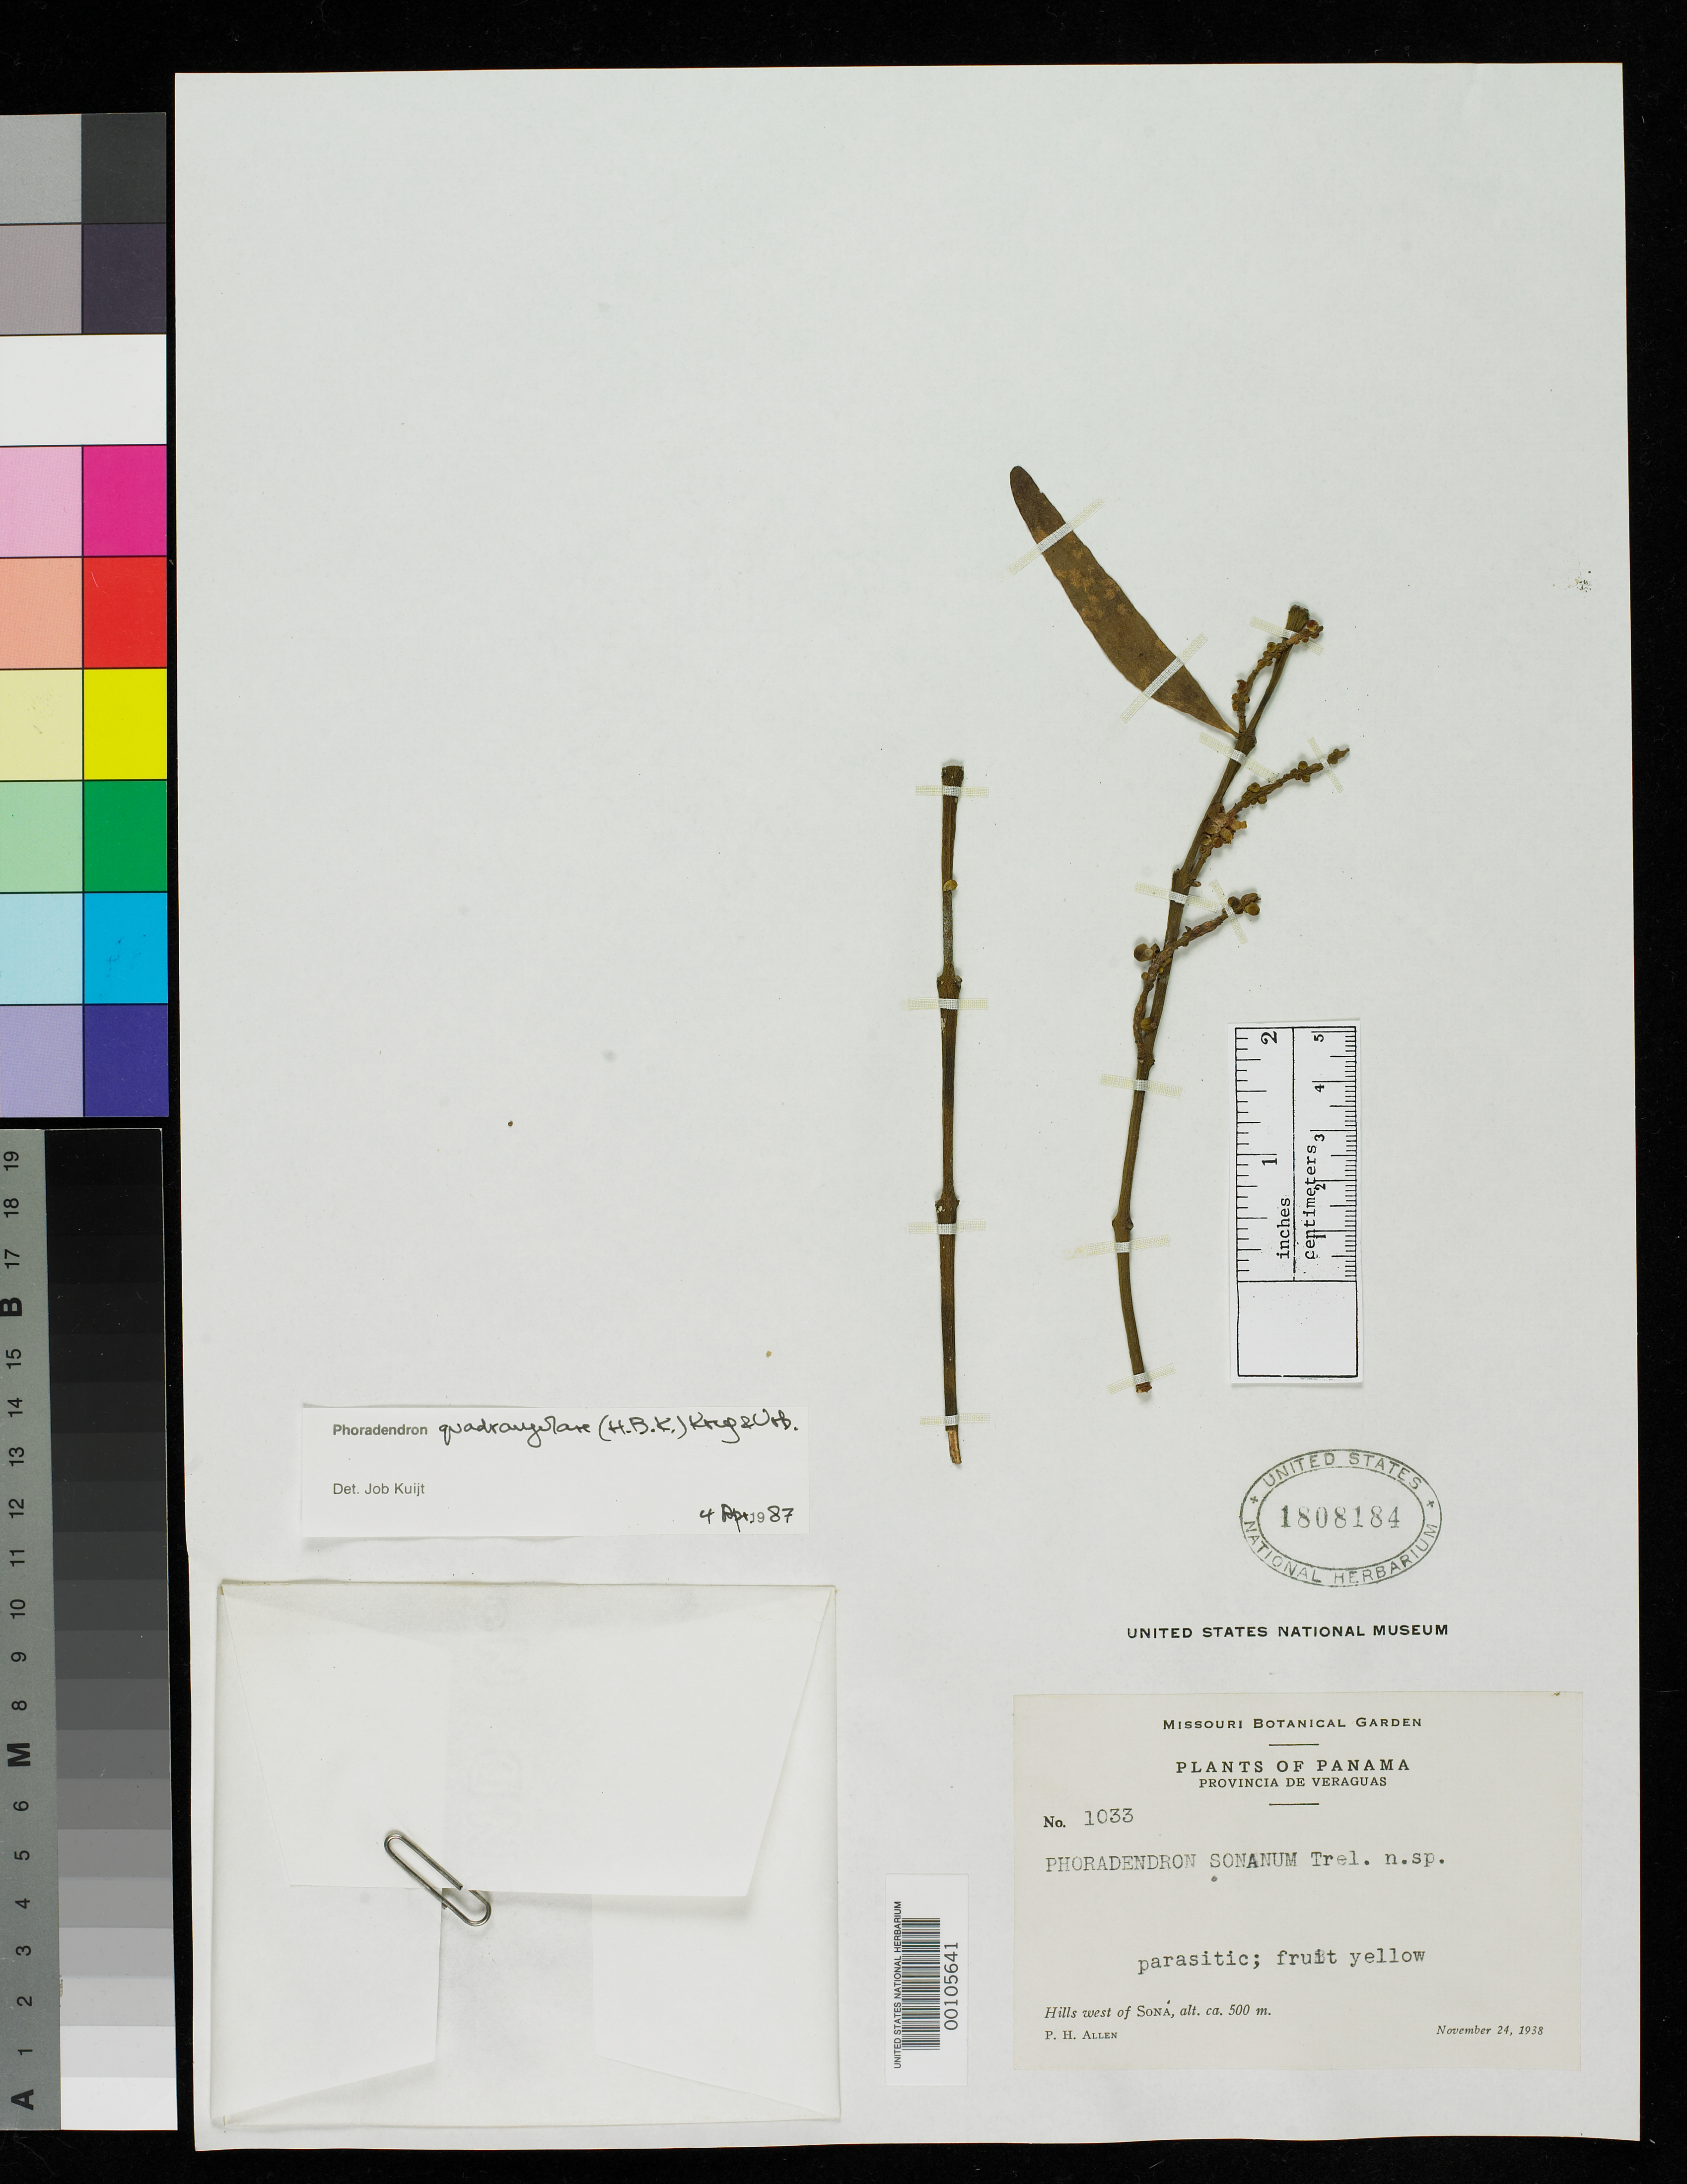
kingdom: Plantae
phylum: Tracheophyta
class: Magnoliopsida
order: Santalales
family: Viscaceae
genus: Phoradendron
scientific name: Phoradendron sonanum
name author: Trel.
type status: Isotype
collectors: P. H. Allen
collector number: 1033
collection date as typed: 24 Nov 1938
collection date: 1938-11-24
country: Panama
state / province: Veraguas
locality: West of Sona.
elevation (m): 500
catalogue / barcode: US 1808184